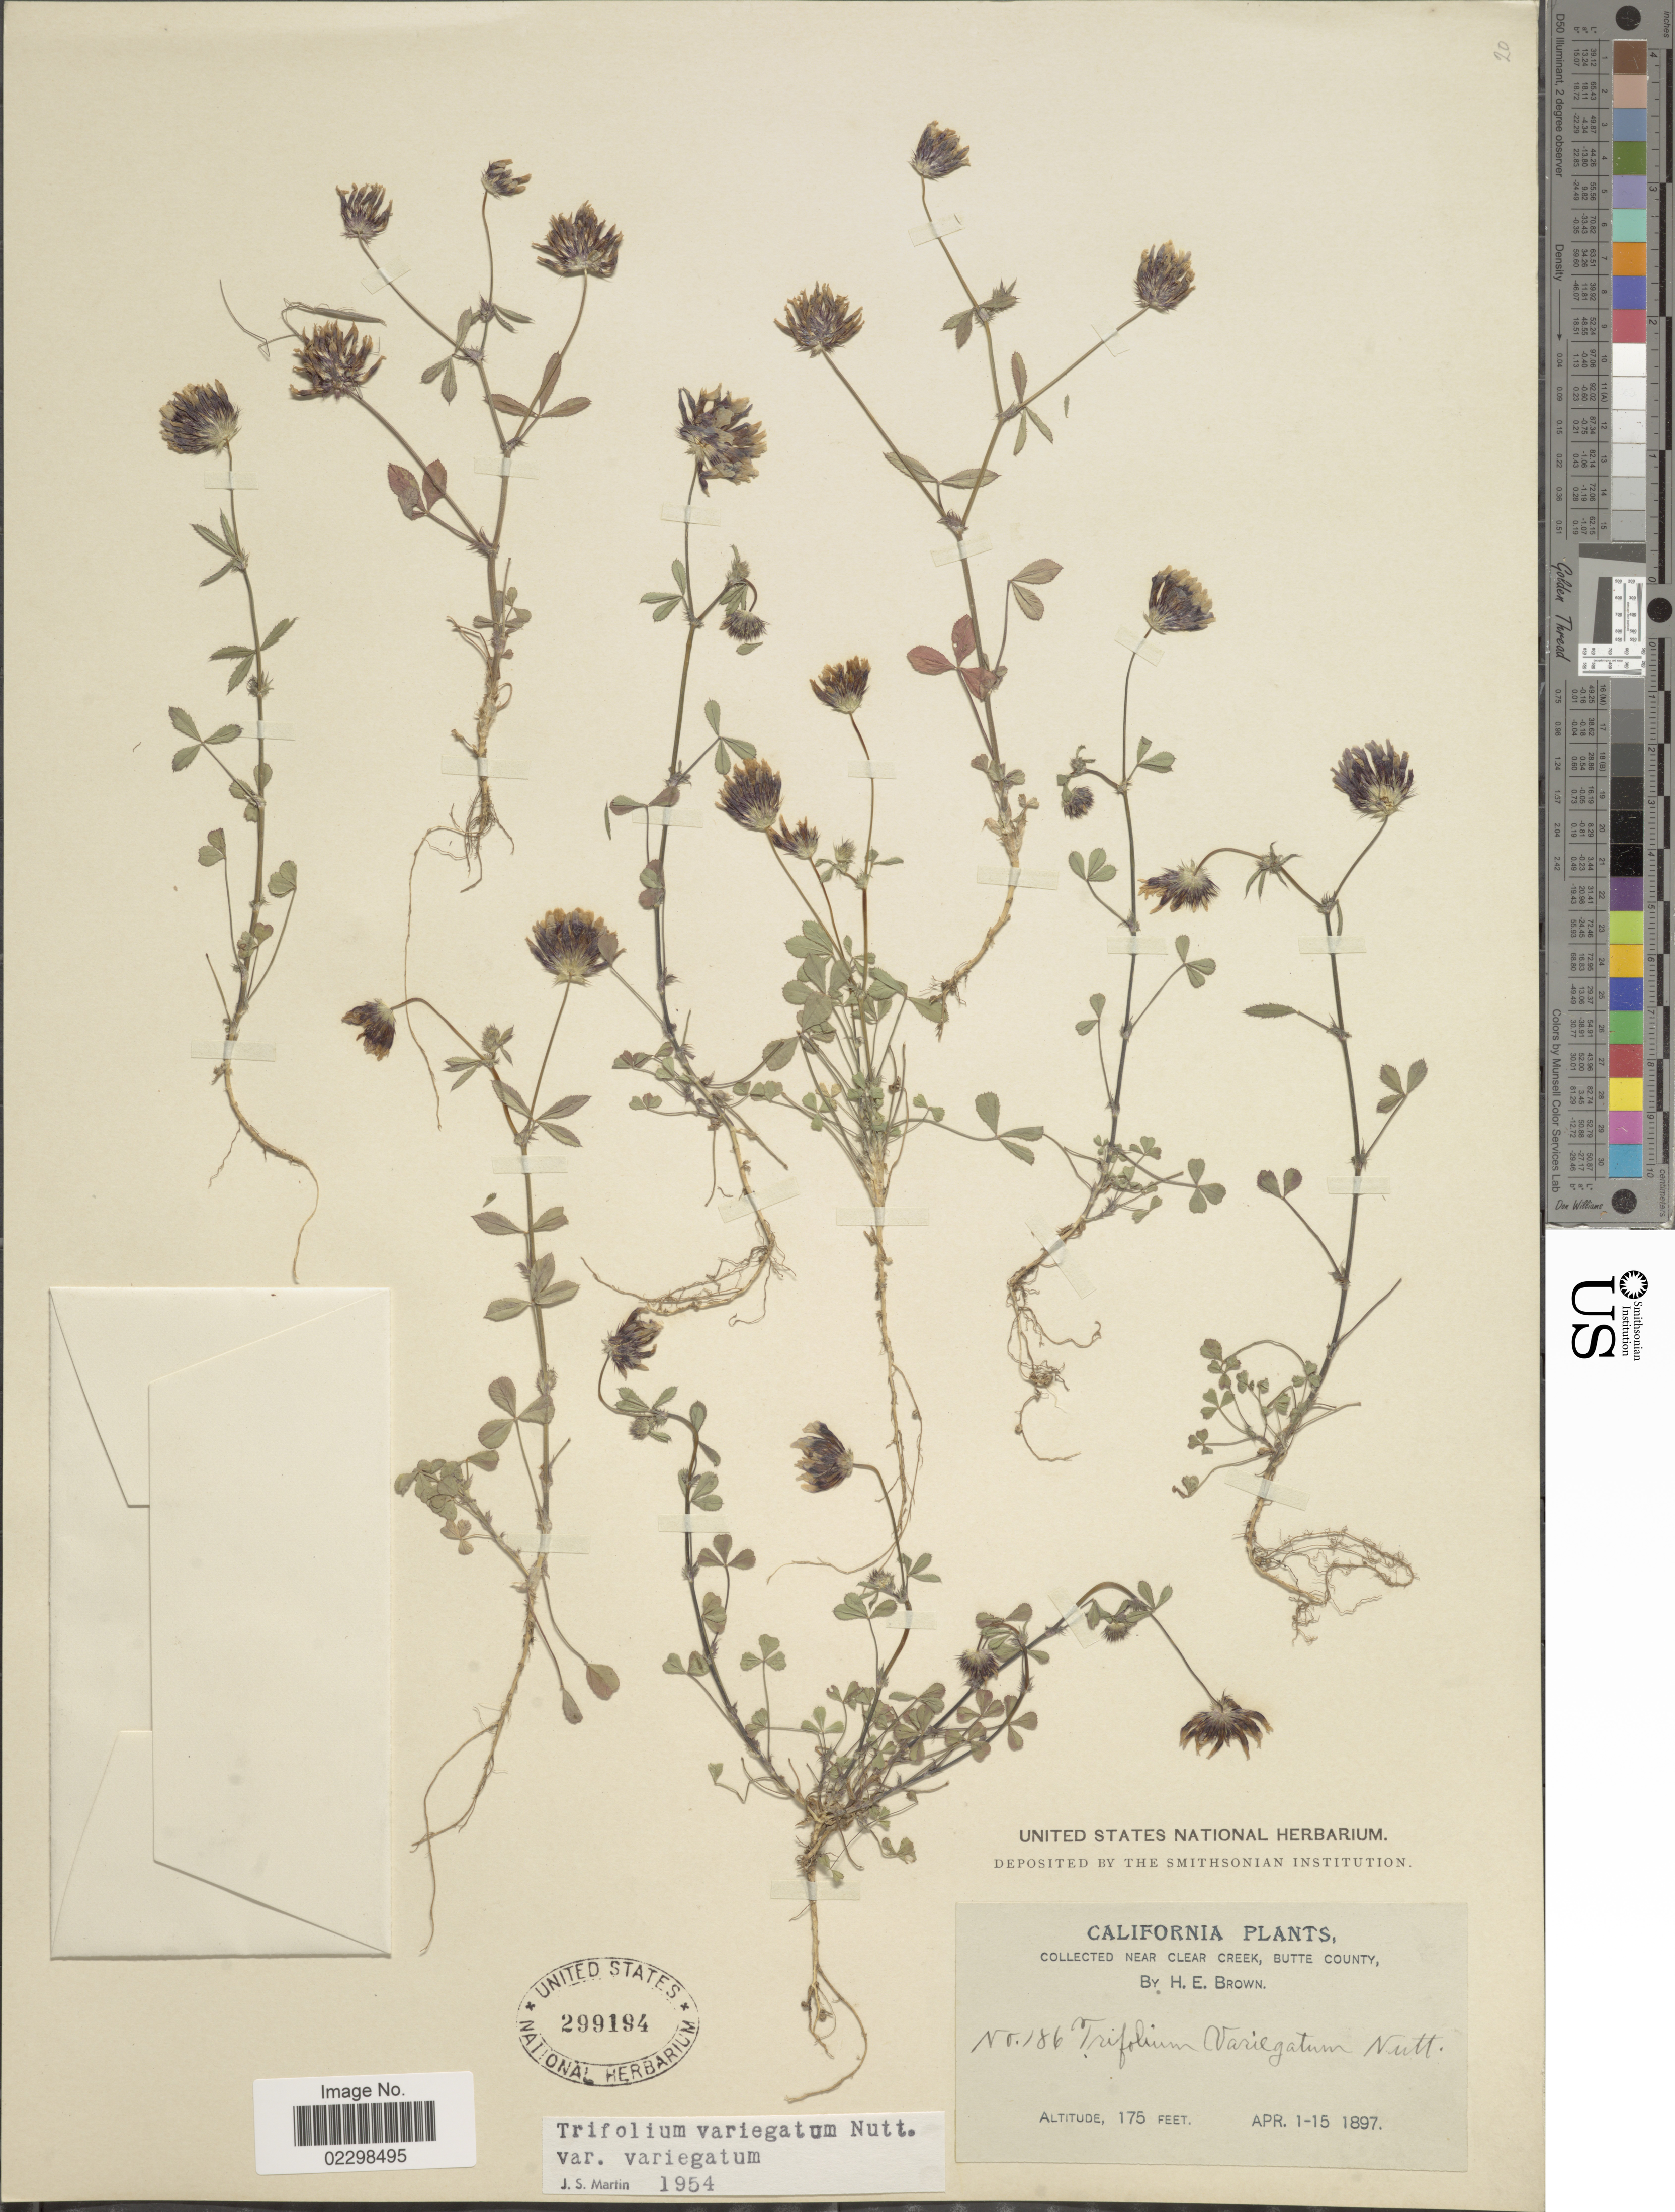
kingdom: Plantae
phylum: Tracheophyta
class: Magnoliopsida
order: Fabales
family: Fabaceae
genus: Trifolium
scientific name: Trifolium variegatum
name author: Nutt.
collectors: H. E. Brown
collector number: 186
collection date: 1897-04-01/1897-04-15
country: United States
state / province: California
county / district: Butte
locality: Near Clear Creek, Butte County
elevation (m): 53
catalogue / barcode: US 299194